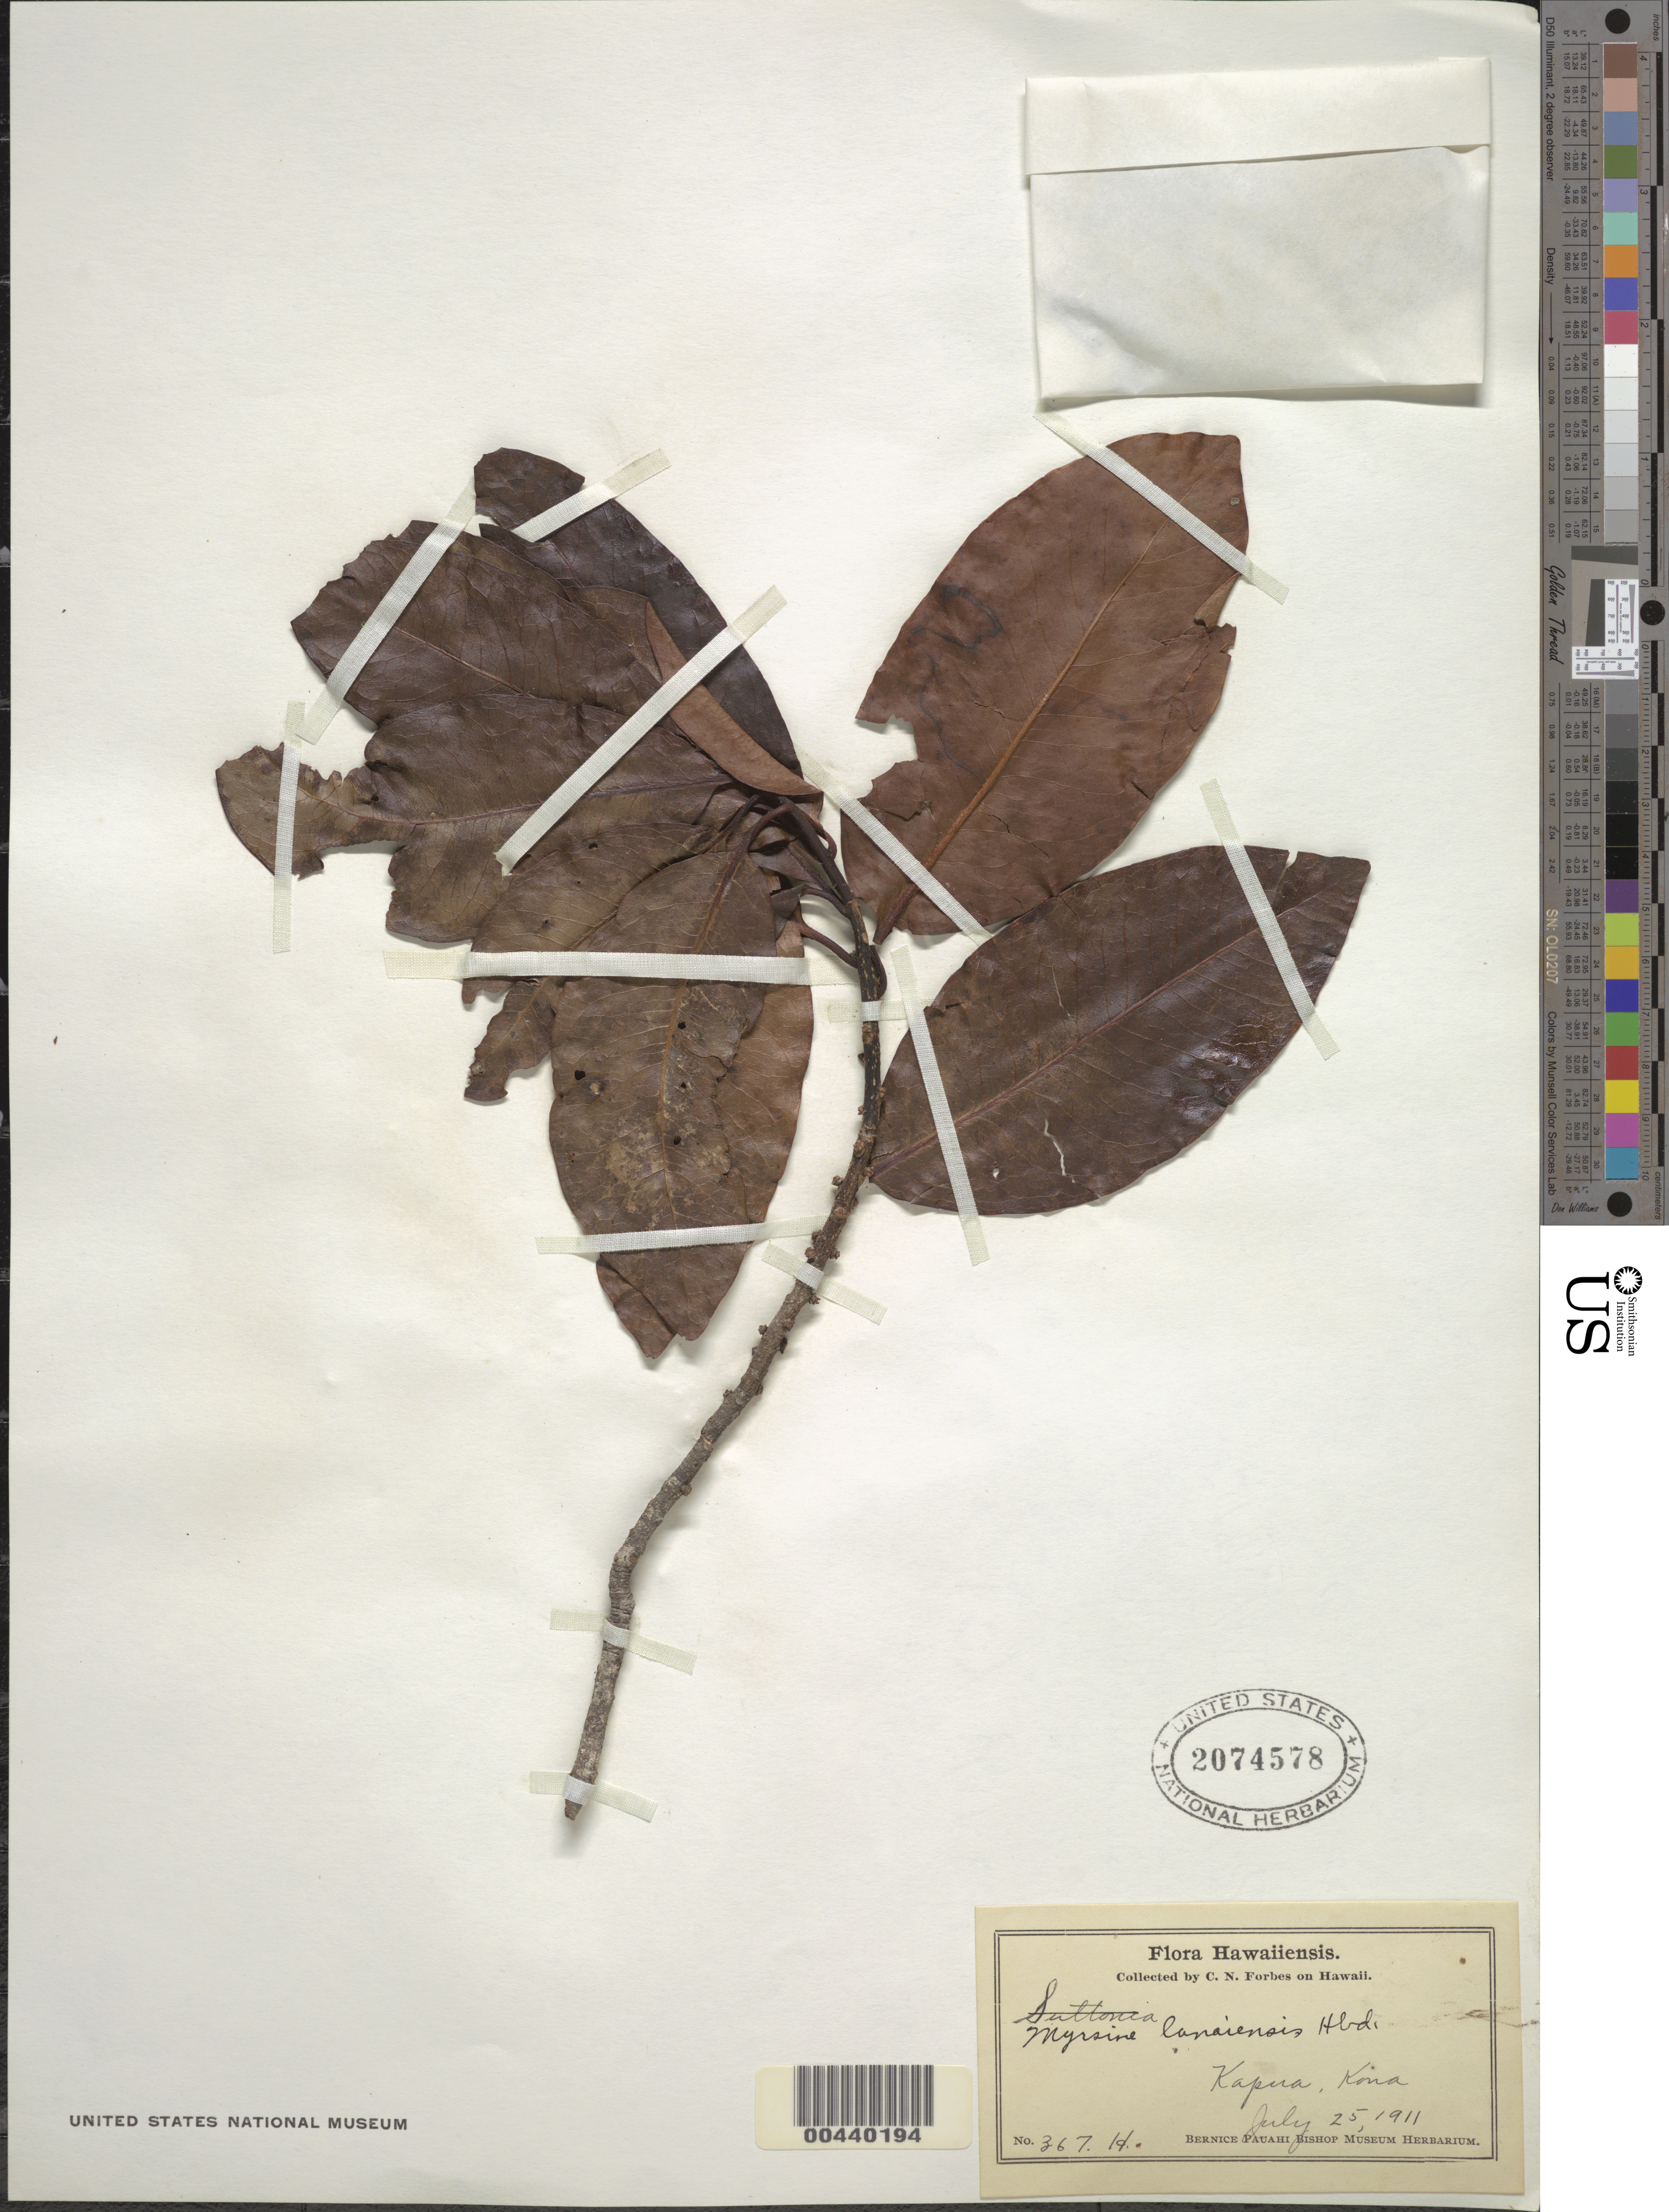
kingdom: Plantae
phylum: Tracheophyta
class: Magnoliopsida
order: Ericales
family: Primulaceae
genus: Myrsine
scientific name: Myrsine lanaiensis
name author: Hillebr.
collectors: C. N. Forbes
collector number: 367.H.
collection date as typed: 25 Jul 1911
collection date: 1911-07-25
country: United States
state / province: Hawaii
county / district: Hawaii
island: Hawaii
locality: Kapua, Kona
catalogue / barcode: US 2074578